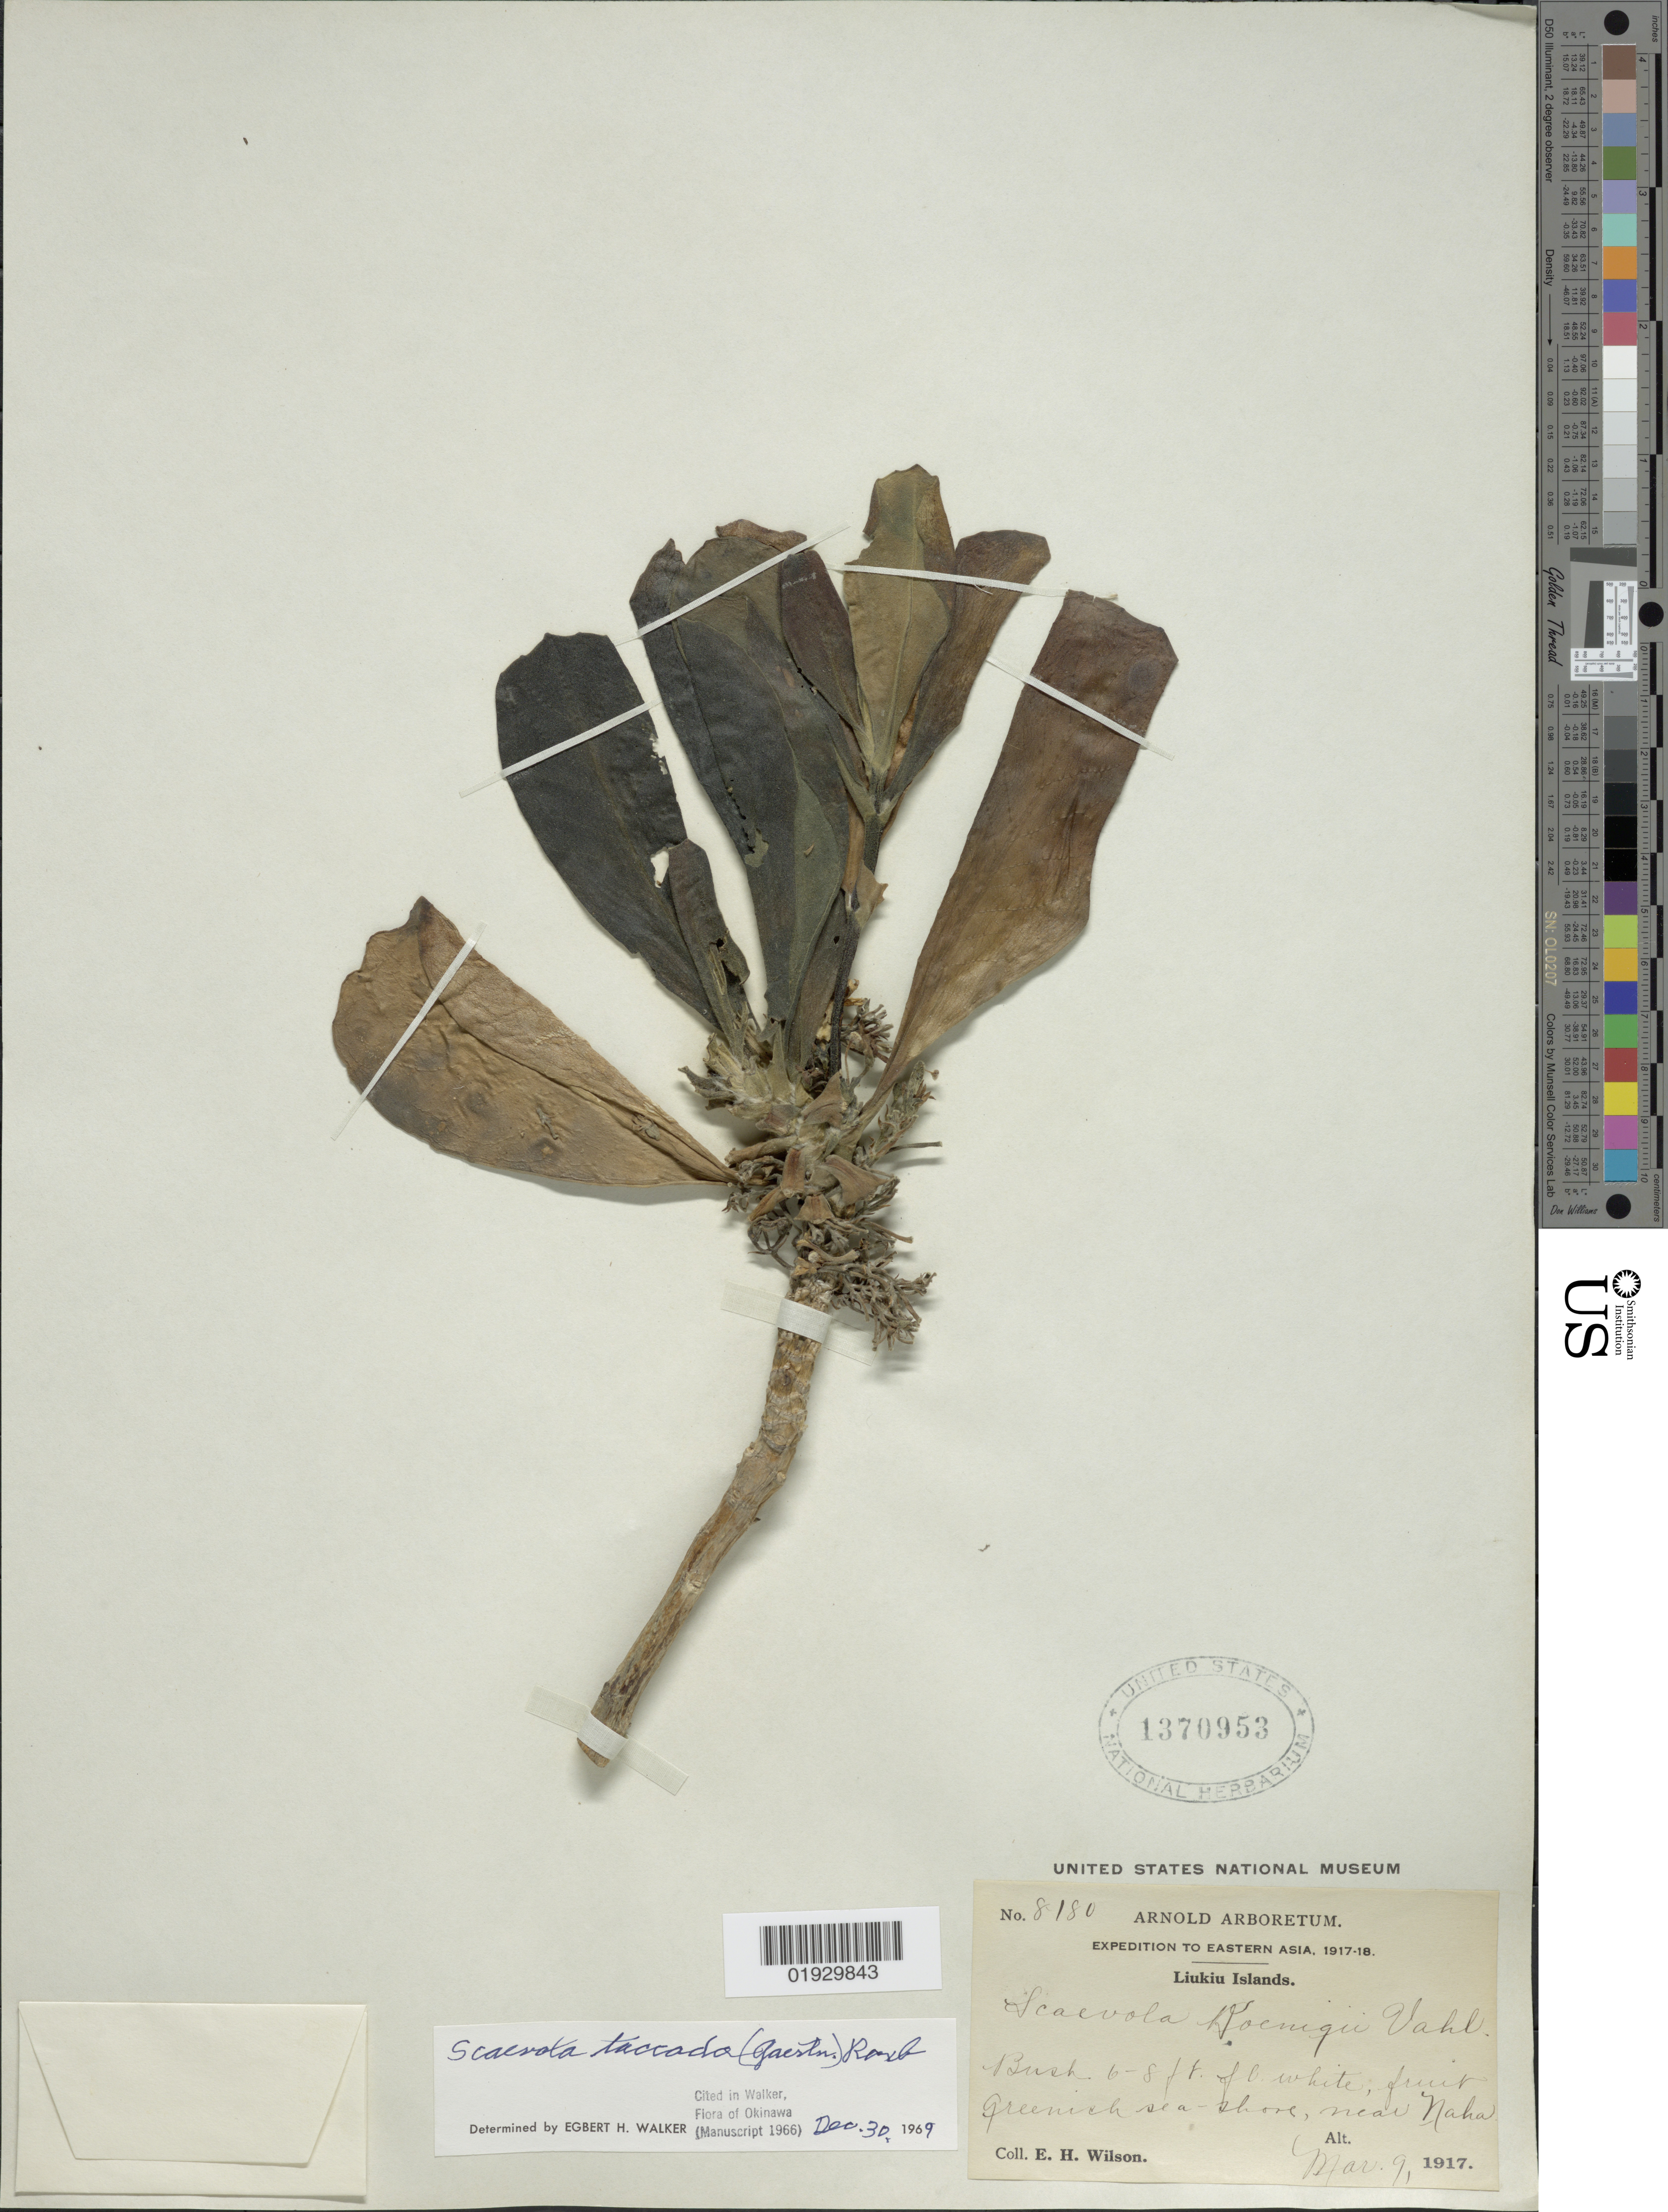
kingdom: Plantae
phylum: Tracheophyta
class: Magnoliopsida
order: Asterales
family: Goodeniaceae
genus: Scaevola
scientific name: Scaevola taccada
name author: (Gaertn.) Roxb.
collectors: E. Wilson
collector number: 8180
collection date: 1917-03-09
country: Japan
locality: Eastern Asia. Liukiu Islands. Sea-shore, near Naha.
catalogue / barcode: US 1370953